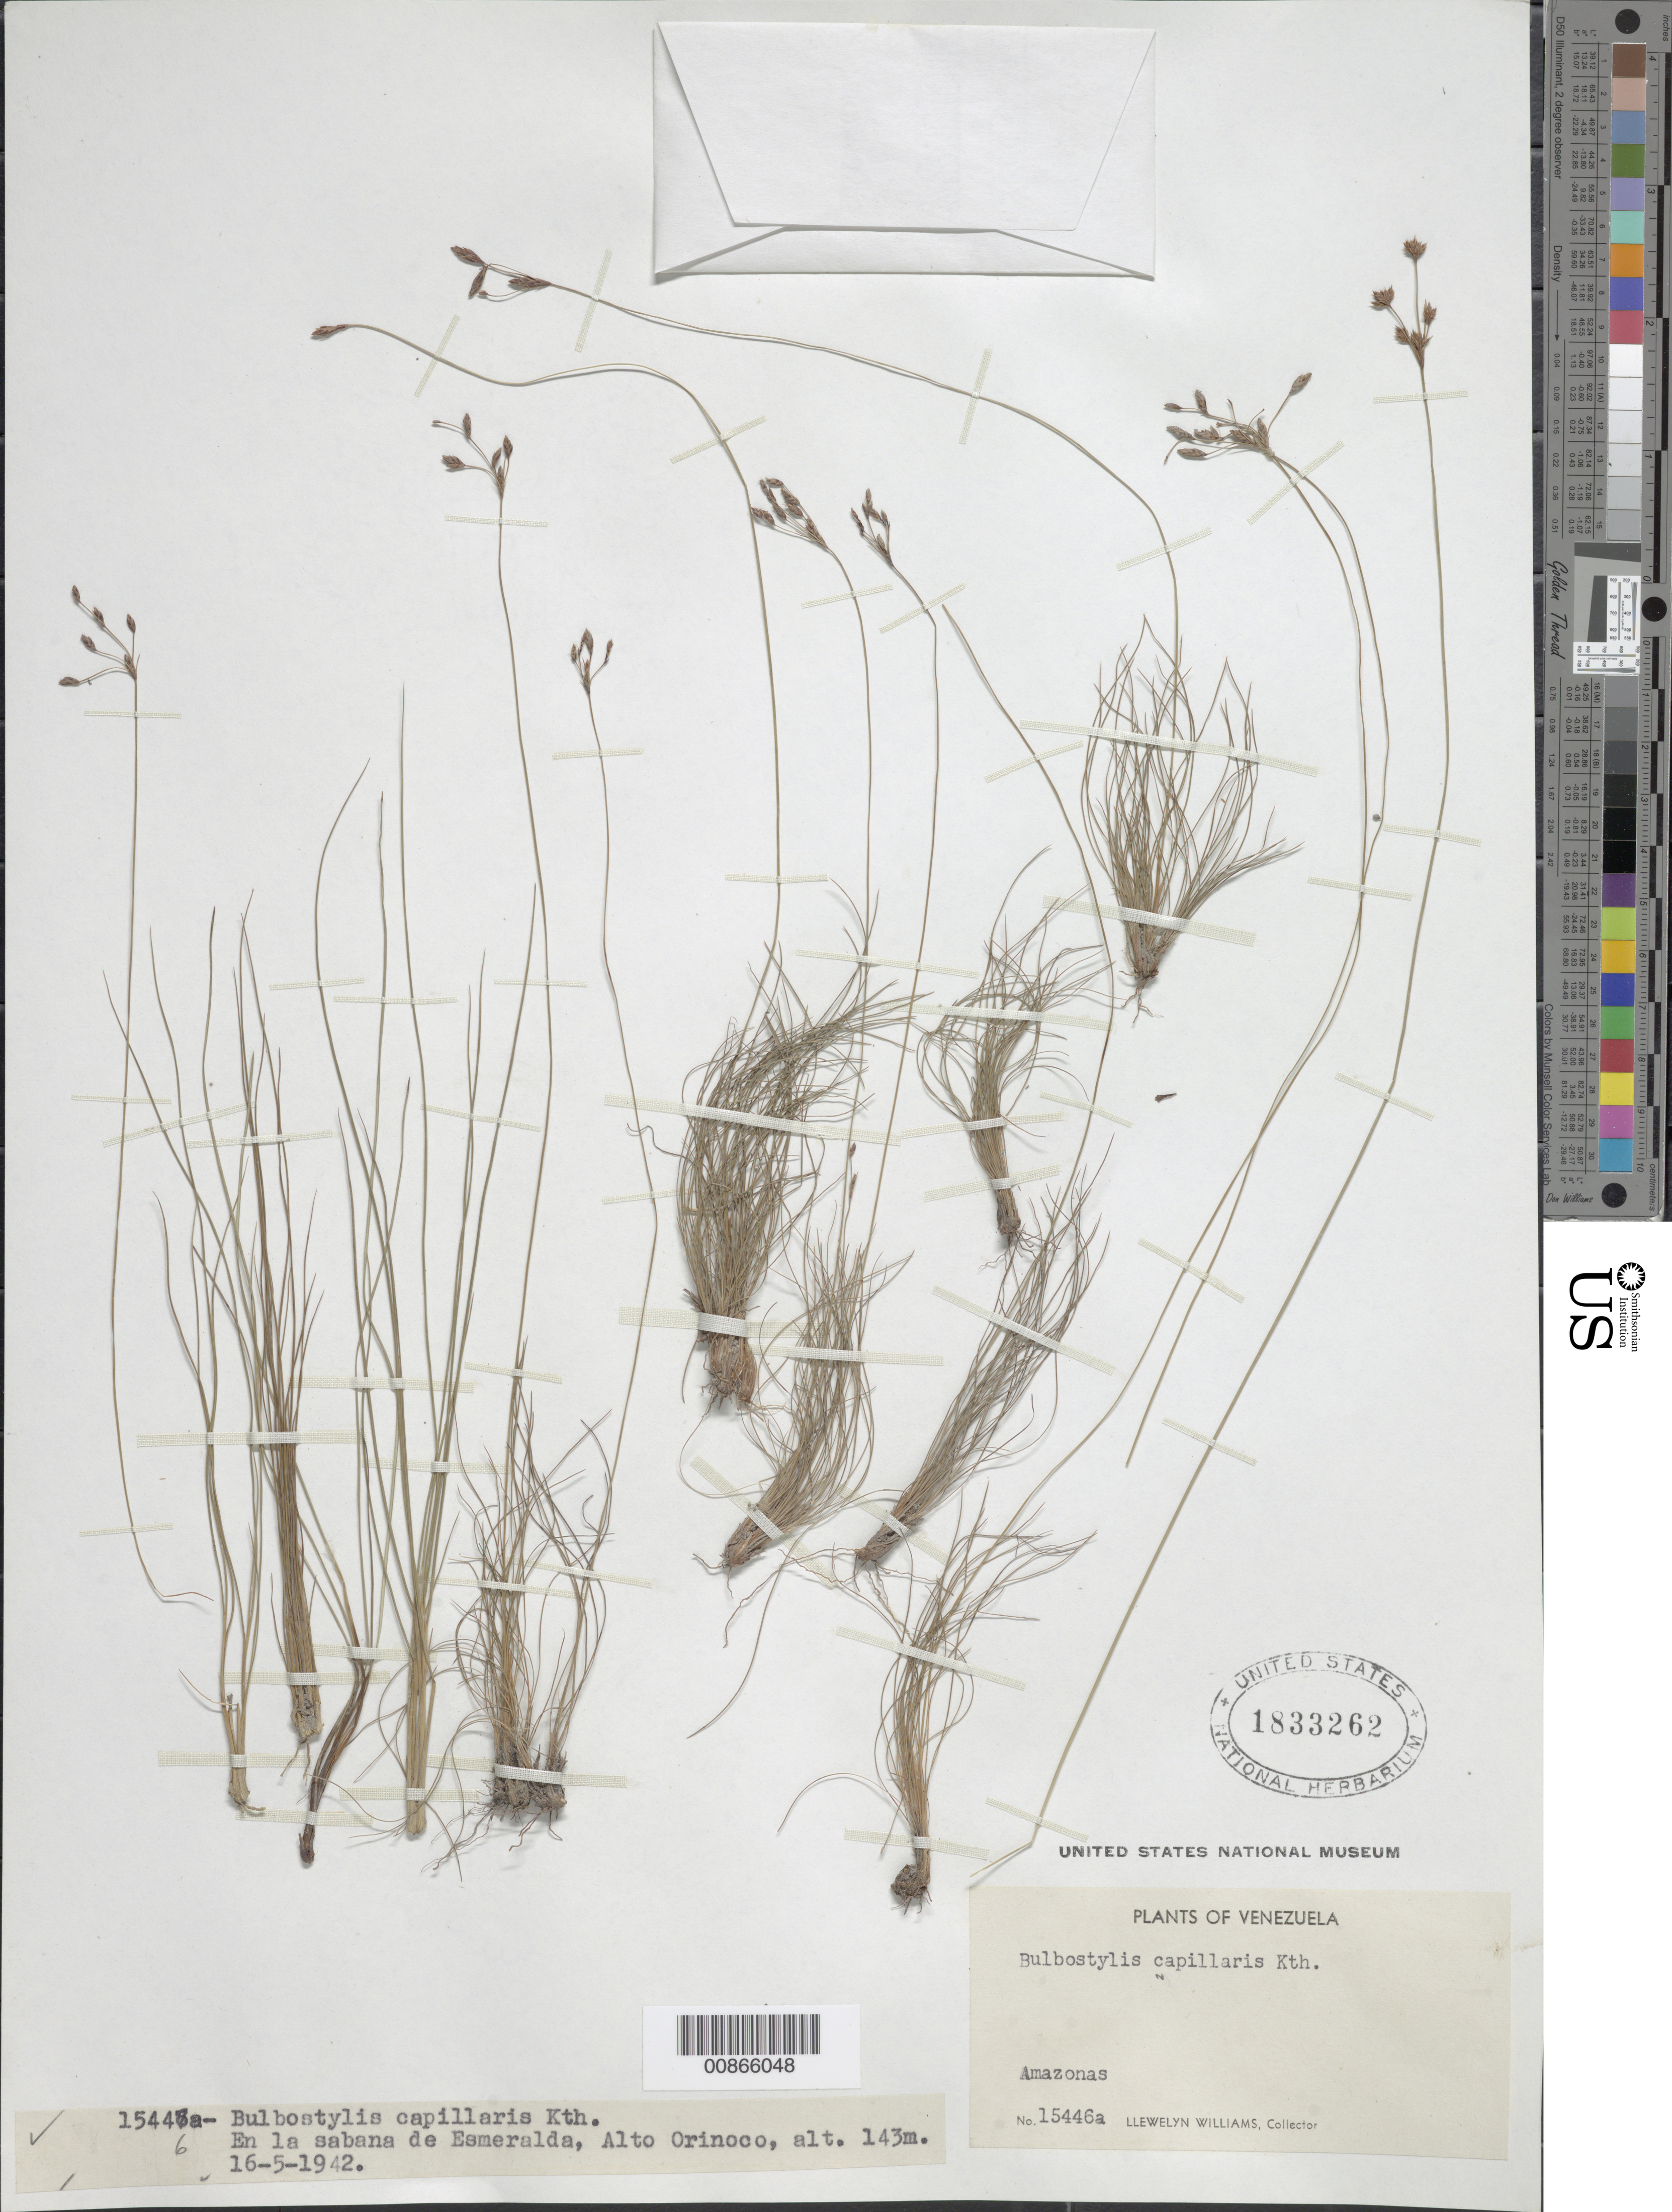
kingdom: Plantae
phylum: Tracheophyta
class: Liliopsida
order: Poales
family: Cyperaceae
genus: Bulbostylis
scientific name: Bulbostylis circinata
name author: (Kunth) C.B. Clarke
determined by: Maciel-Silva, J. F.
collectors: Ll. Williams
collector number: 15446 a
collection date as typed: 16-May-42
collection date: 1942-05-16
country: Venezuela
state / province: Amazonas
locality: Esmeralda, Alto Orinoco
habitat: Savanna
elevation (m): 143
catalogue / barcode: US 1833262